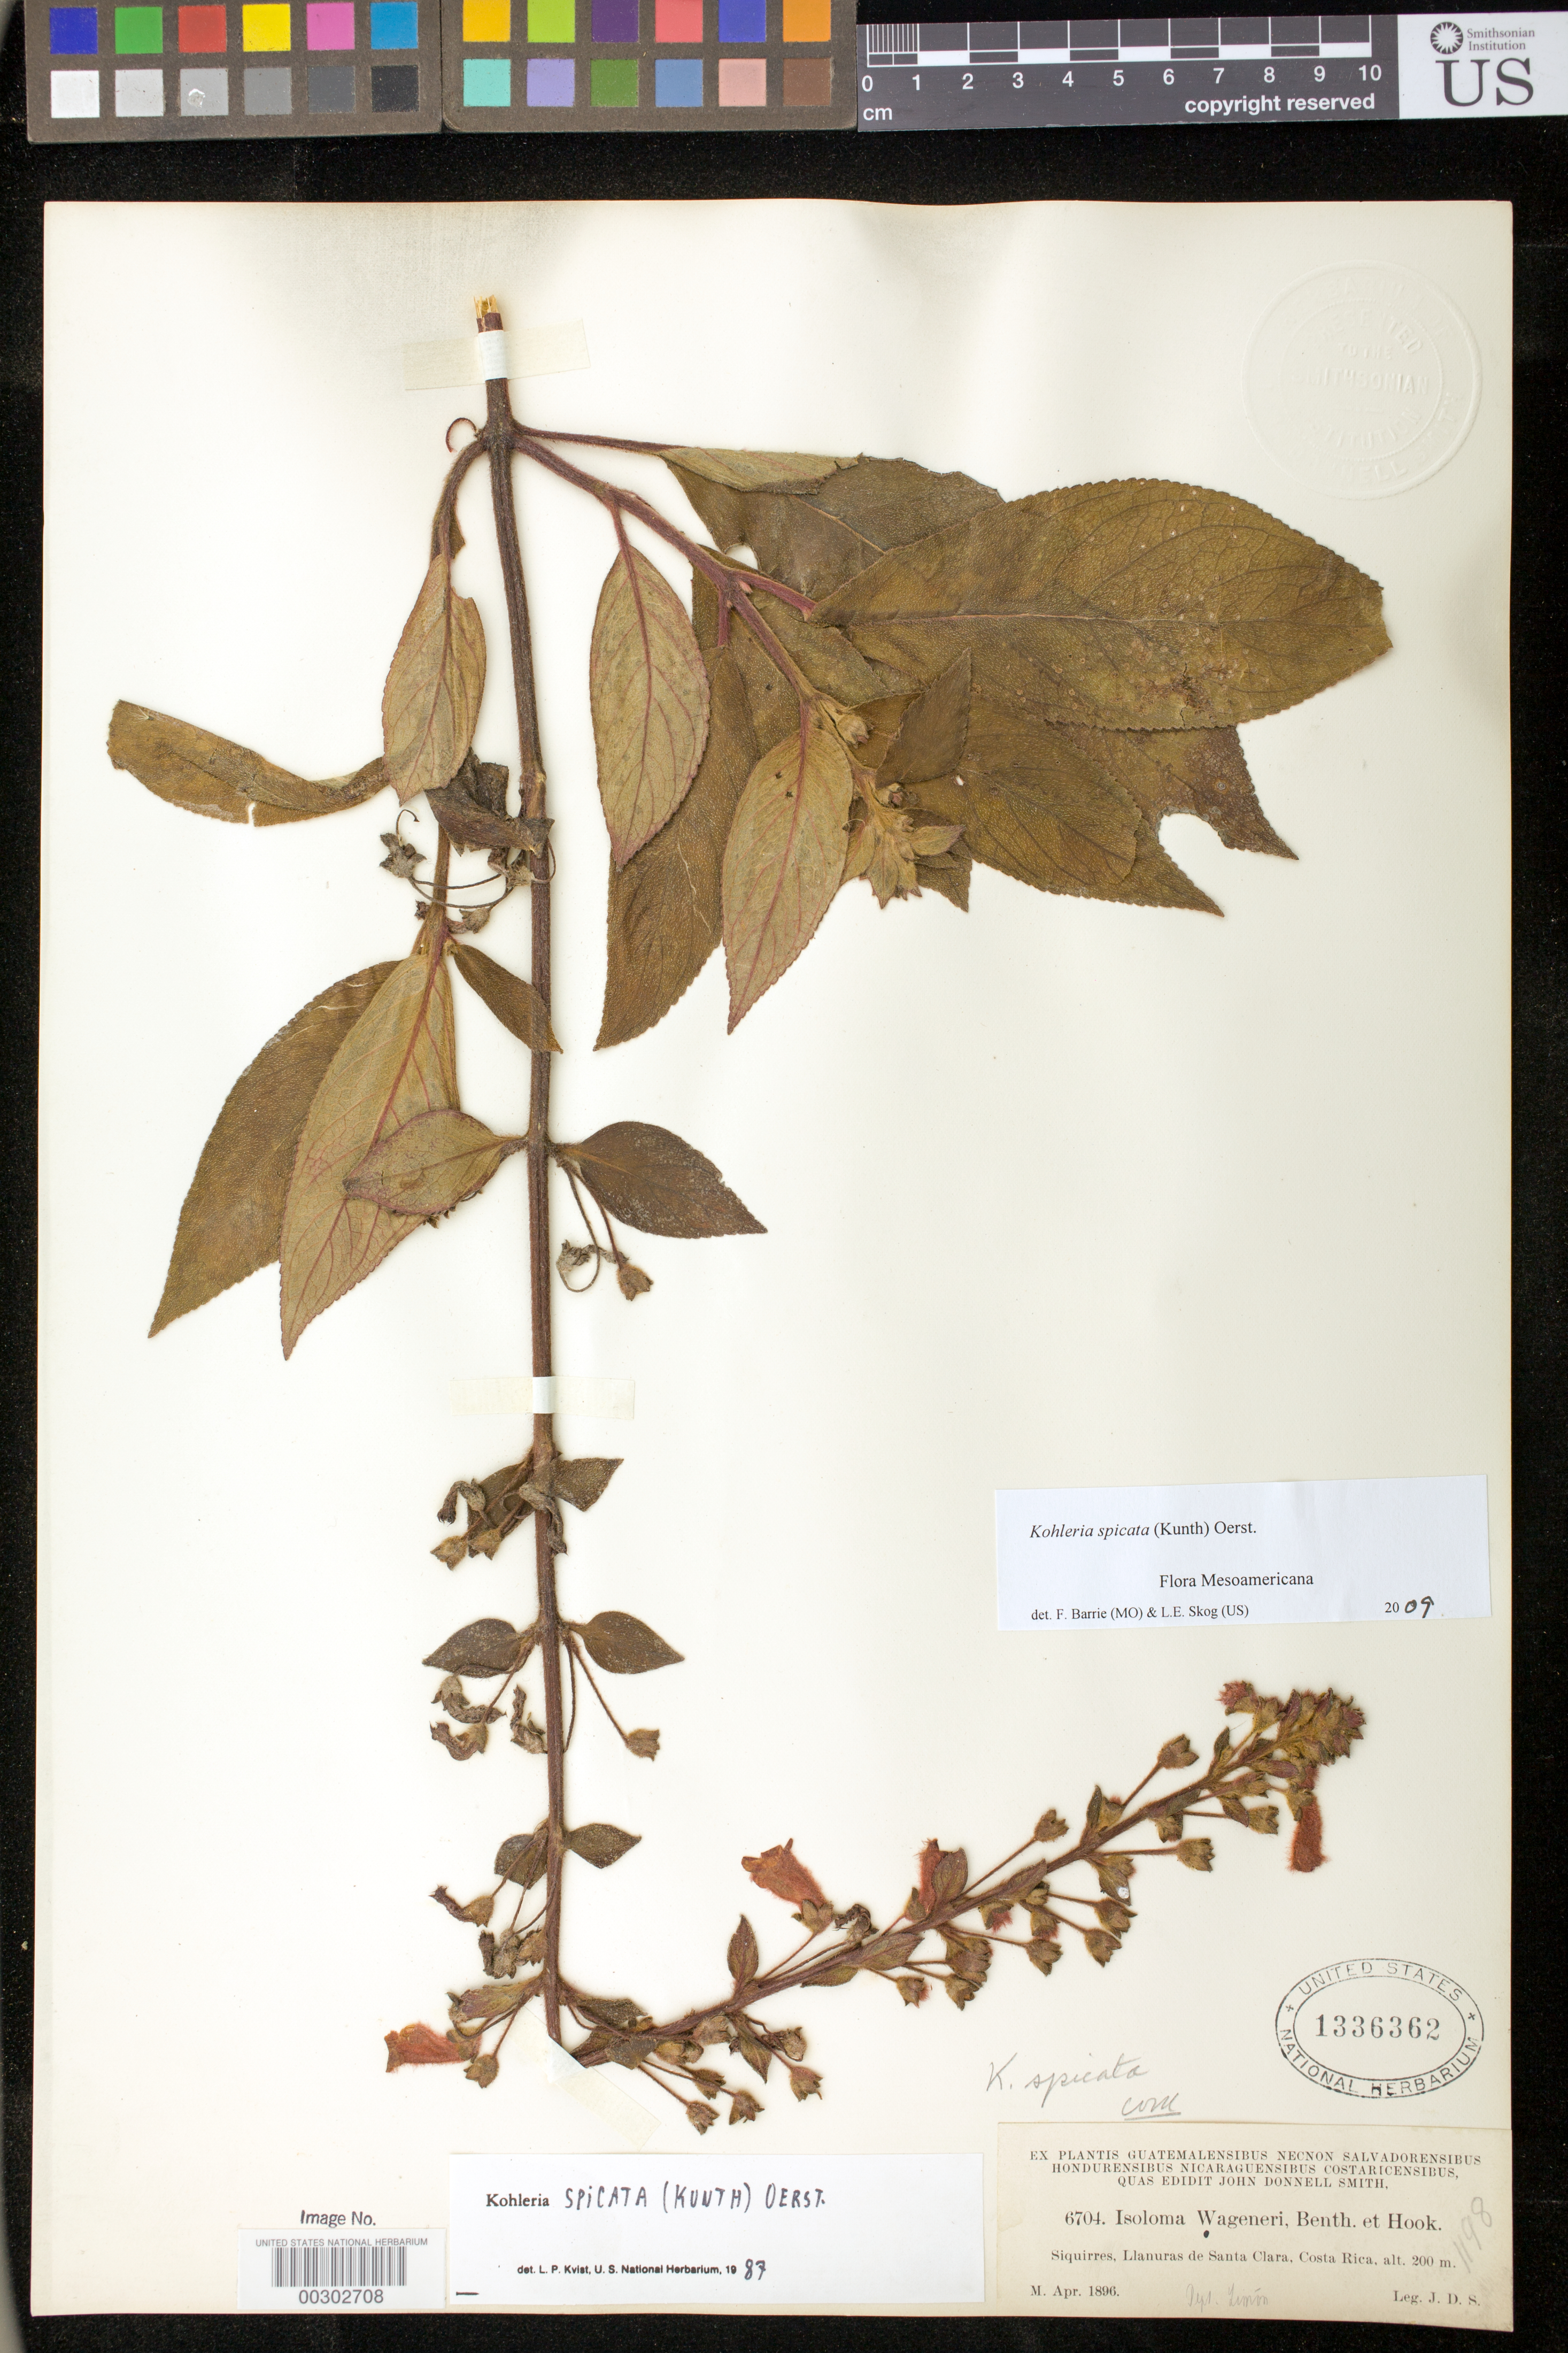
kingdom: Plantae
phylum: Tracheophyta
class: Magnoliopsida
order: Lamiales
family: Gesneriaceae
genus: Kohleria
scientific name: Kohleria spicata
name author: (Kunth) Oerst.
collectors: J. Donnell Smith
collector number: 6704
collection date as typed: Apr 1896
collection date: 1896-04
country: Costa Rica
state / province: Limón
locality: Siquirres, Llanuras de Santa Clara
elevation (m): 200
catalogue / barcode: US 1336362